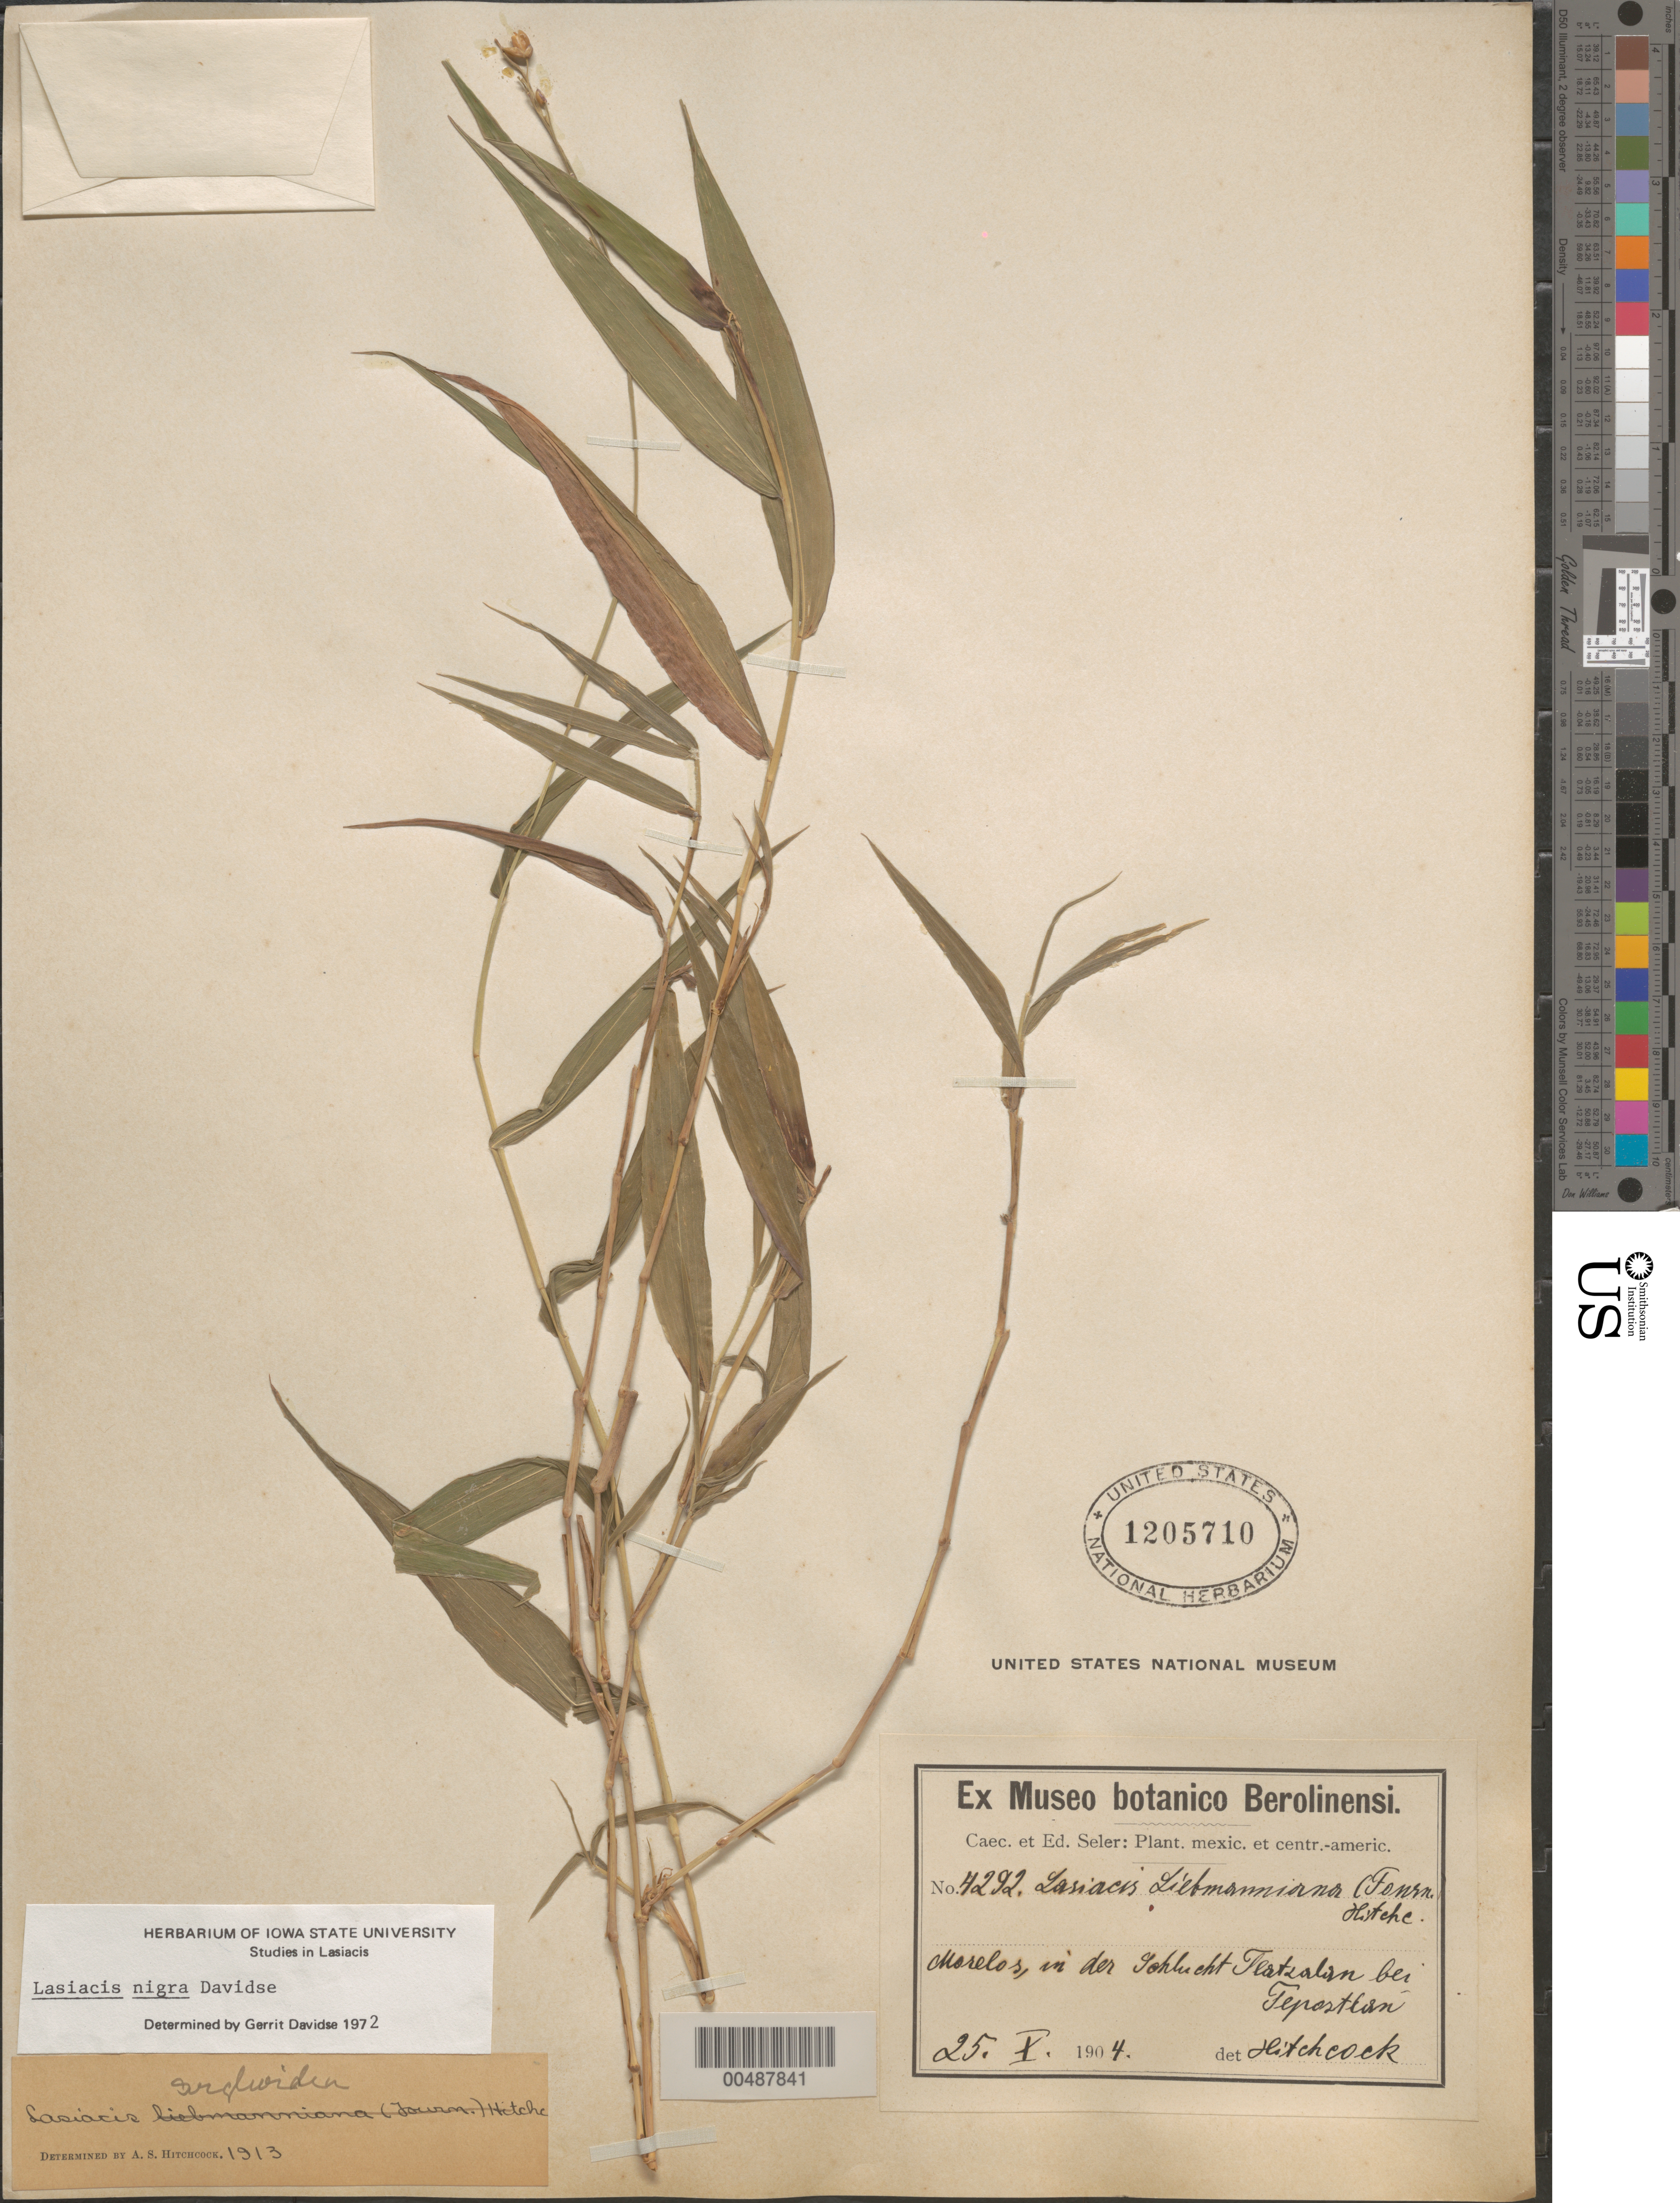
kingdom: Plantae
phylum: Tracheophyta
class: Liliopsida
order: Poales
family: Poaceae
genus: Lasiacis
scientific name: Lasiacis maxonii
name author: Swallen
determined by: Davidse, Gerrit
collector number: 4292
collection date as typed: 25 Oct 1904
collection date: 1904-10-25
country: Mexico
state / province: Morelos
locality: In der Schlecht Tlatzalan bei Tepostlan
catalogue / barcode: US 1205710